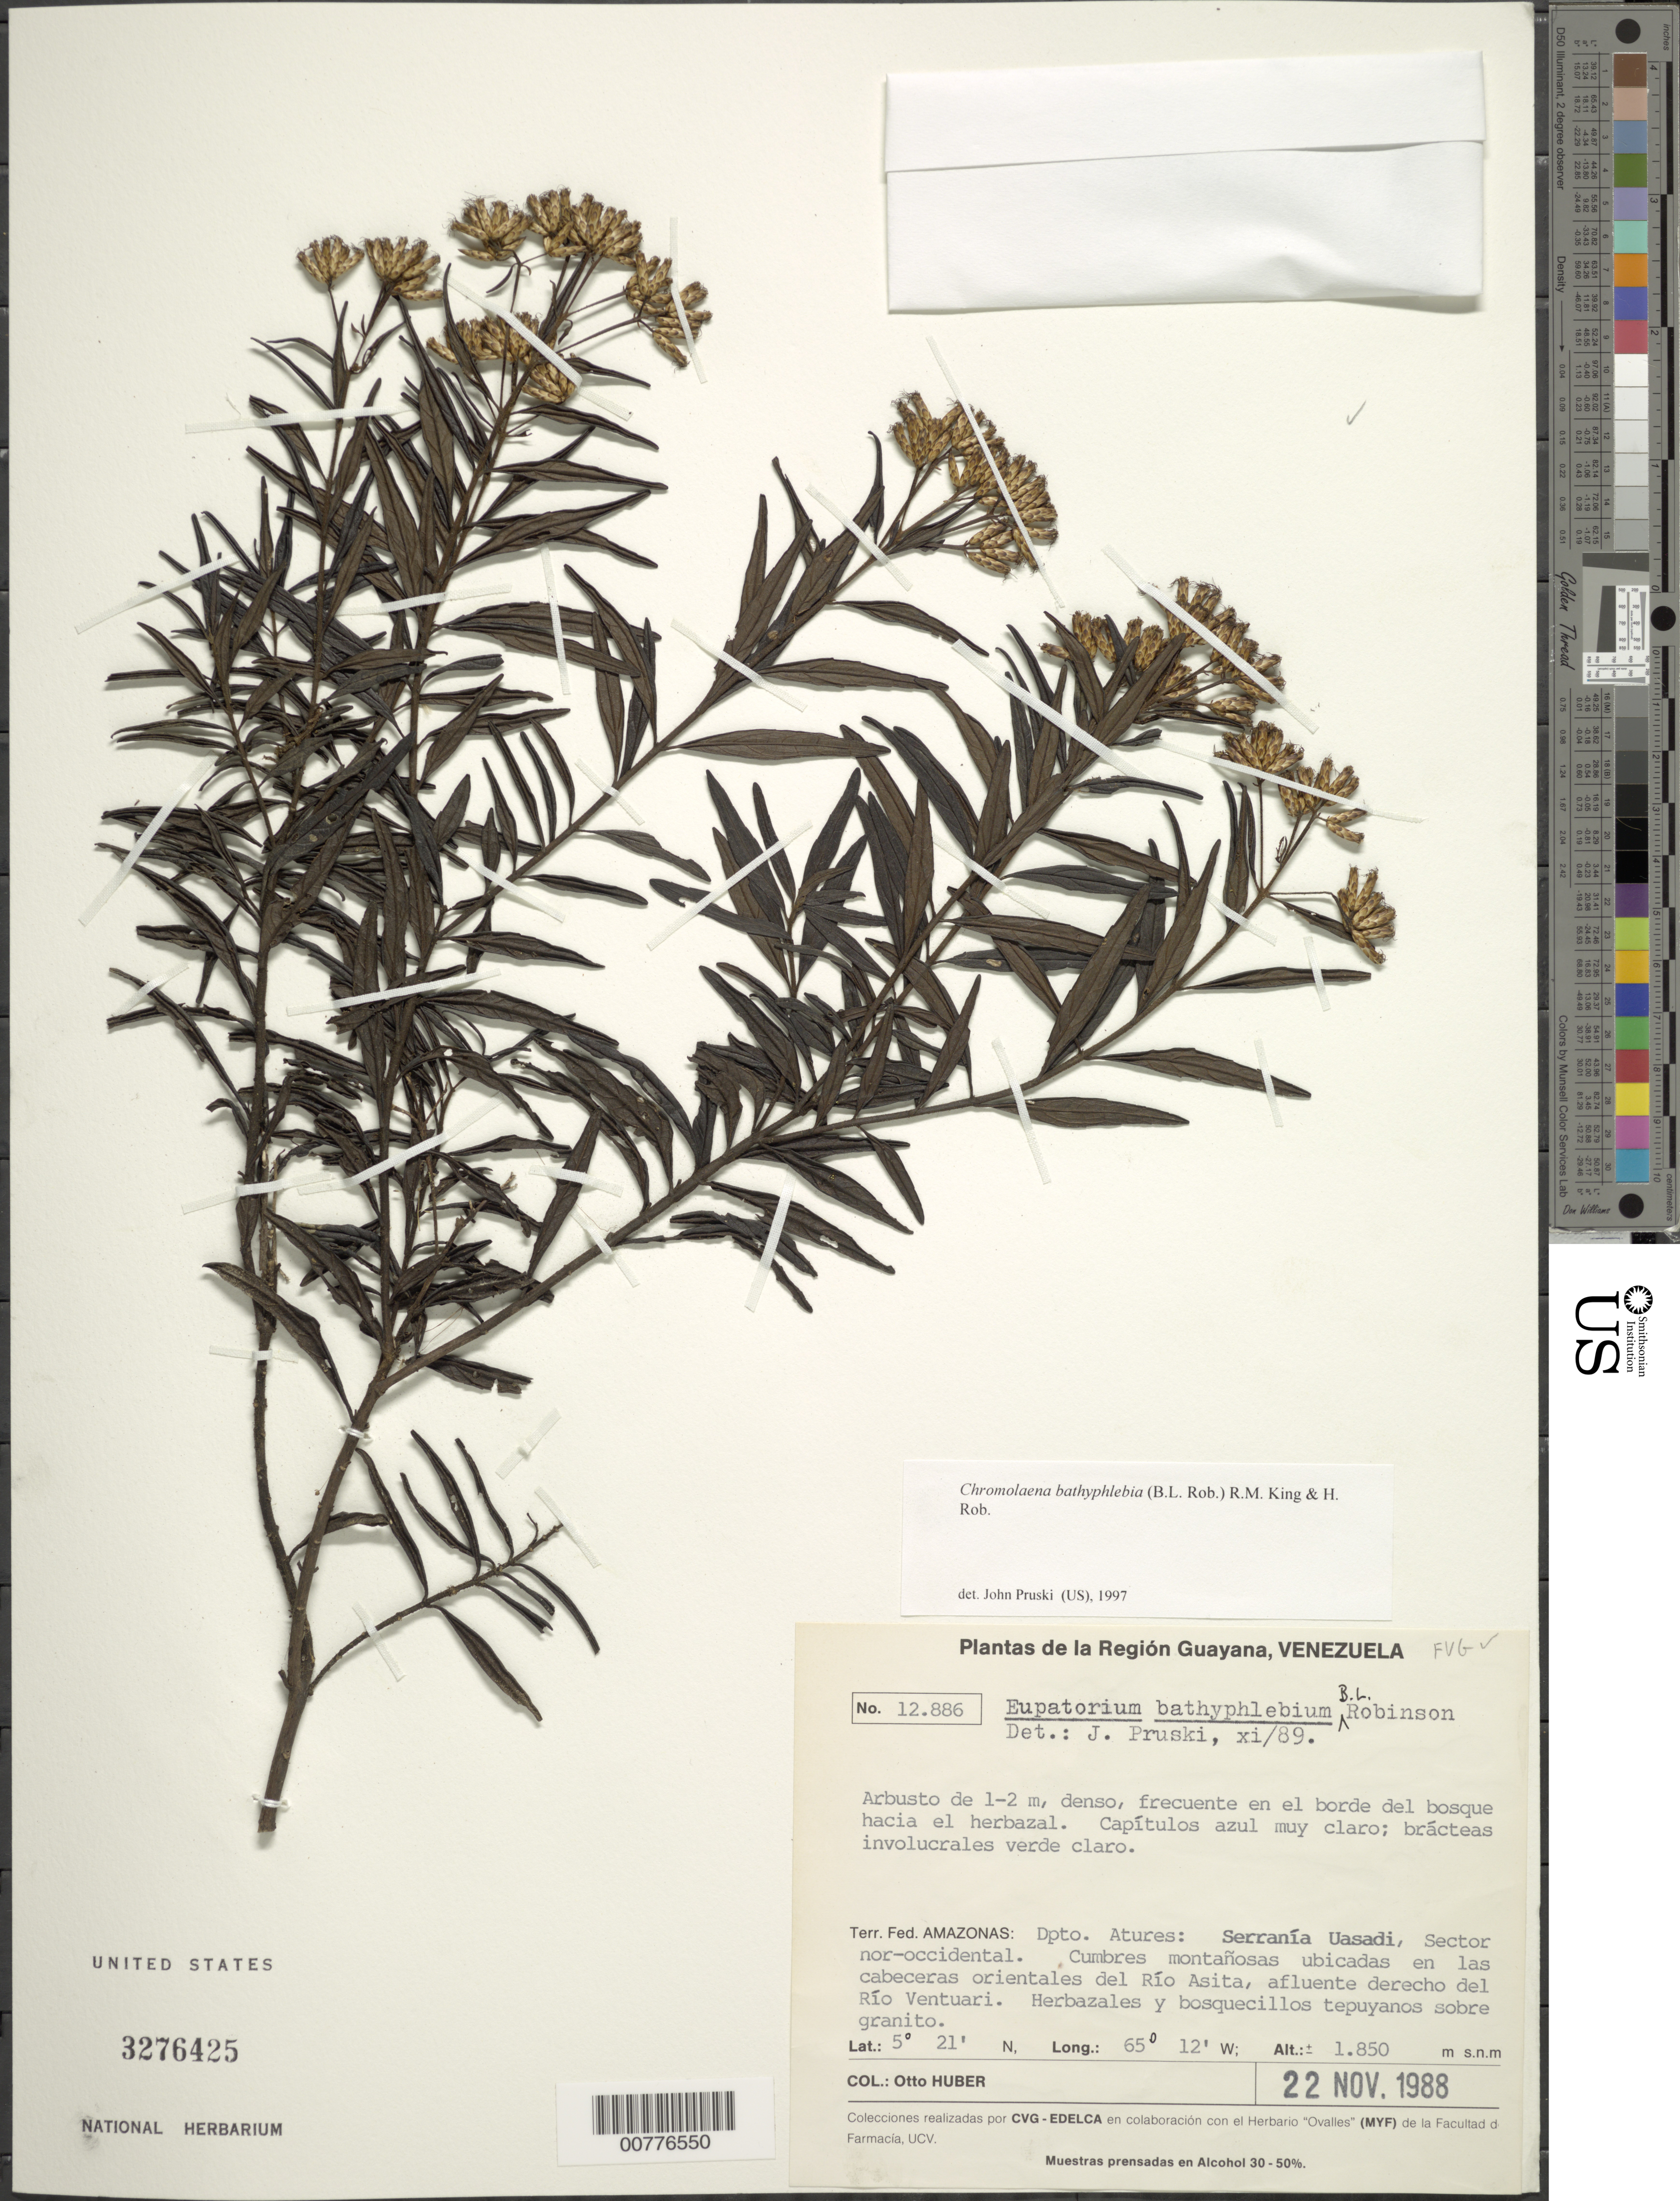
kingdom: Plantae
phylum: Tracheophyta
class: Magnoliopsida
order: Asterales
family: Asteraceae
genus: Chromolaena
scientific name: Chromolaena bathyphlebia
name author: (B.L. Rob.) R.M. King & H. Rob.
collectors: O. Huber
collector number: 12886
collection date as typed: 22-Nov-88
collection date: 1988-11-22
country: Venezuela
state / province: Amazonas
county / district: Atures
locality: Serrania Uasadi, sector nor-occidental; cabeceras orientales del Río Asita, afluente derecho del Río Ventuari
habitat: Herbazales y bosquecillos tepuyanos sobre granito. En el borde del bosque hacia el herbazal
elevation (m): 1850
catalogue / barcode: US 3276425